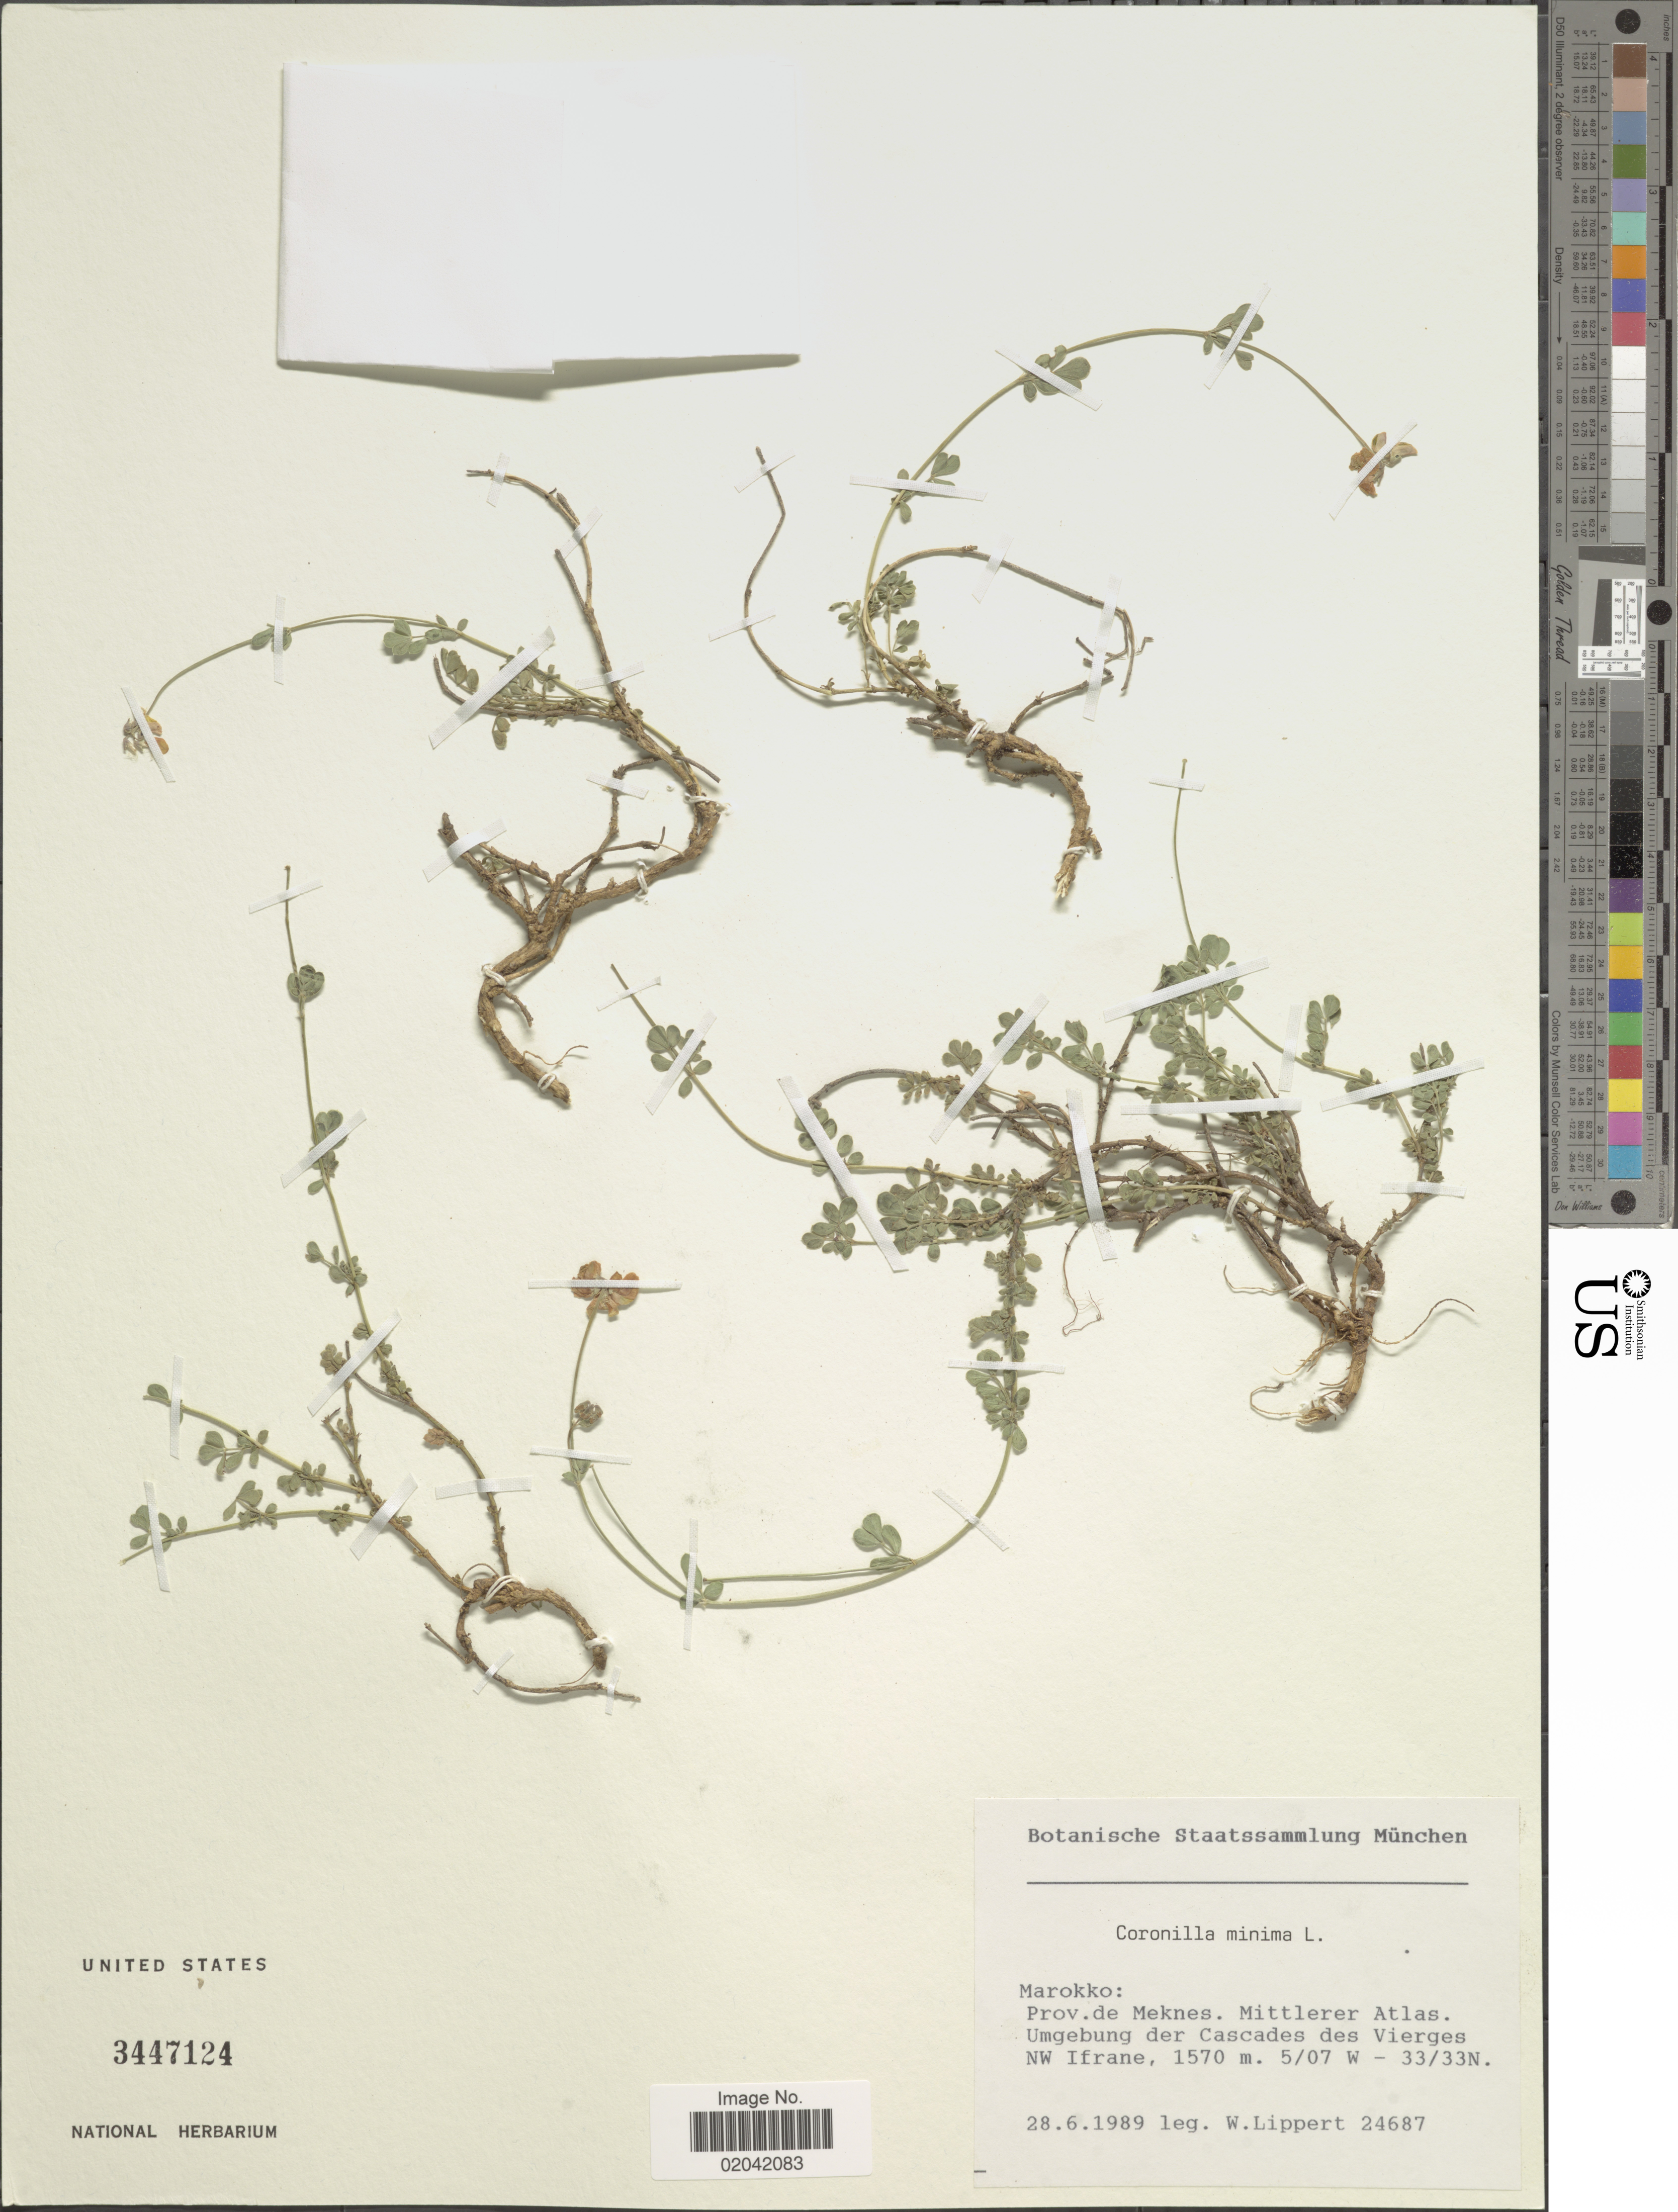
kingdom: Plantae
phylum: Tracheophyta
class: Magnoliopsida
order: Fabales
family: Fabaceae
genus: Coronilla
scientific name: Coronilla minima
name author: L.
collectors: W. Lippert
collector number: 24687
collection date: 1989-06-28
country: Morocco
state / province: Meknès-Tafilalet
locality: Prov. de Meknes. Mittlerer Atlas. Umgebung der Cascades des Vierges NW Ifrane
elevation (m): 1570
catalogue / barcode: US 3447124